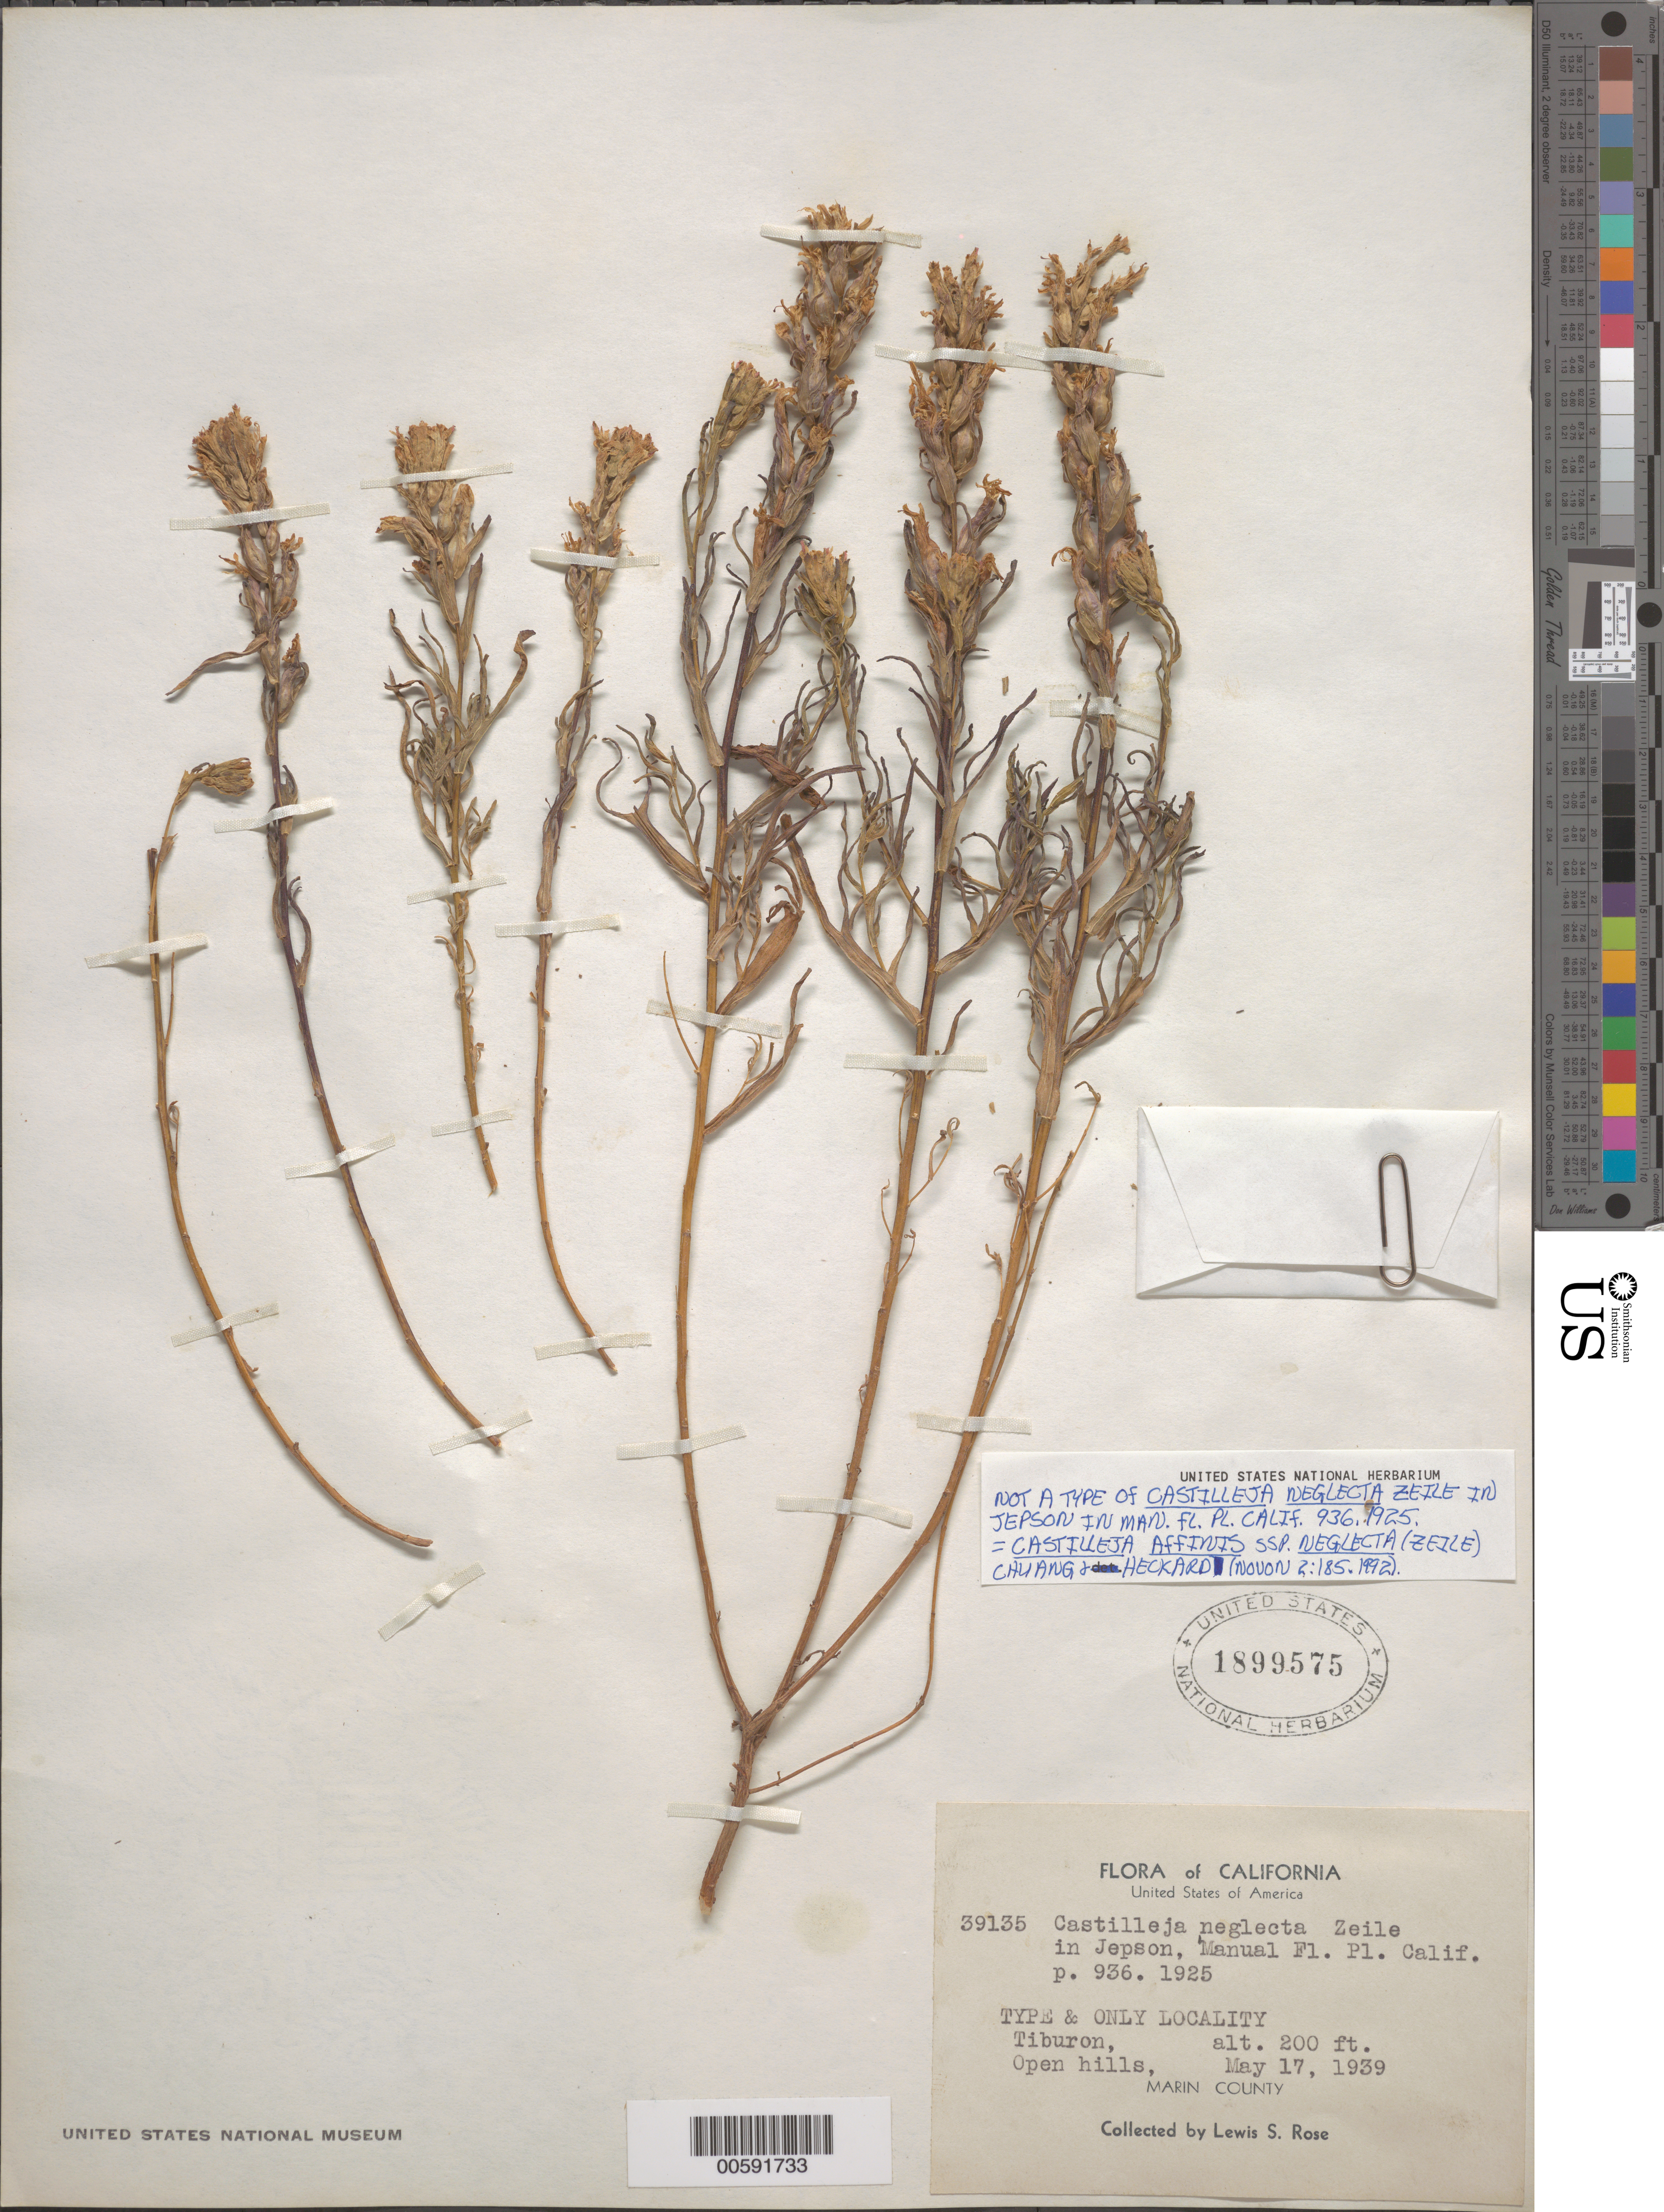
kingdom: Plantae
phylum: Tracheophyta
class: Magnoliopsida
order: Lamiales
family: Orobanchaceae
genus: Castilleja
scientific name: Castilleja affinis subsp. neglecta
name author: (Zeile) T.I. Chuang & Heckard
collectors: L. S. Rose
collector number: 39135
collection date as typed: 17 May 1939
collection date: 1939-05-17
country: United States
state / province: California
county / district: Marin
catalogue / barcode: US 1899575